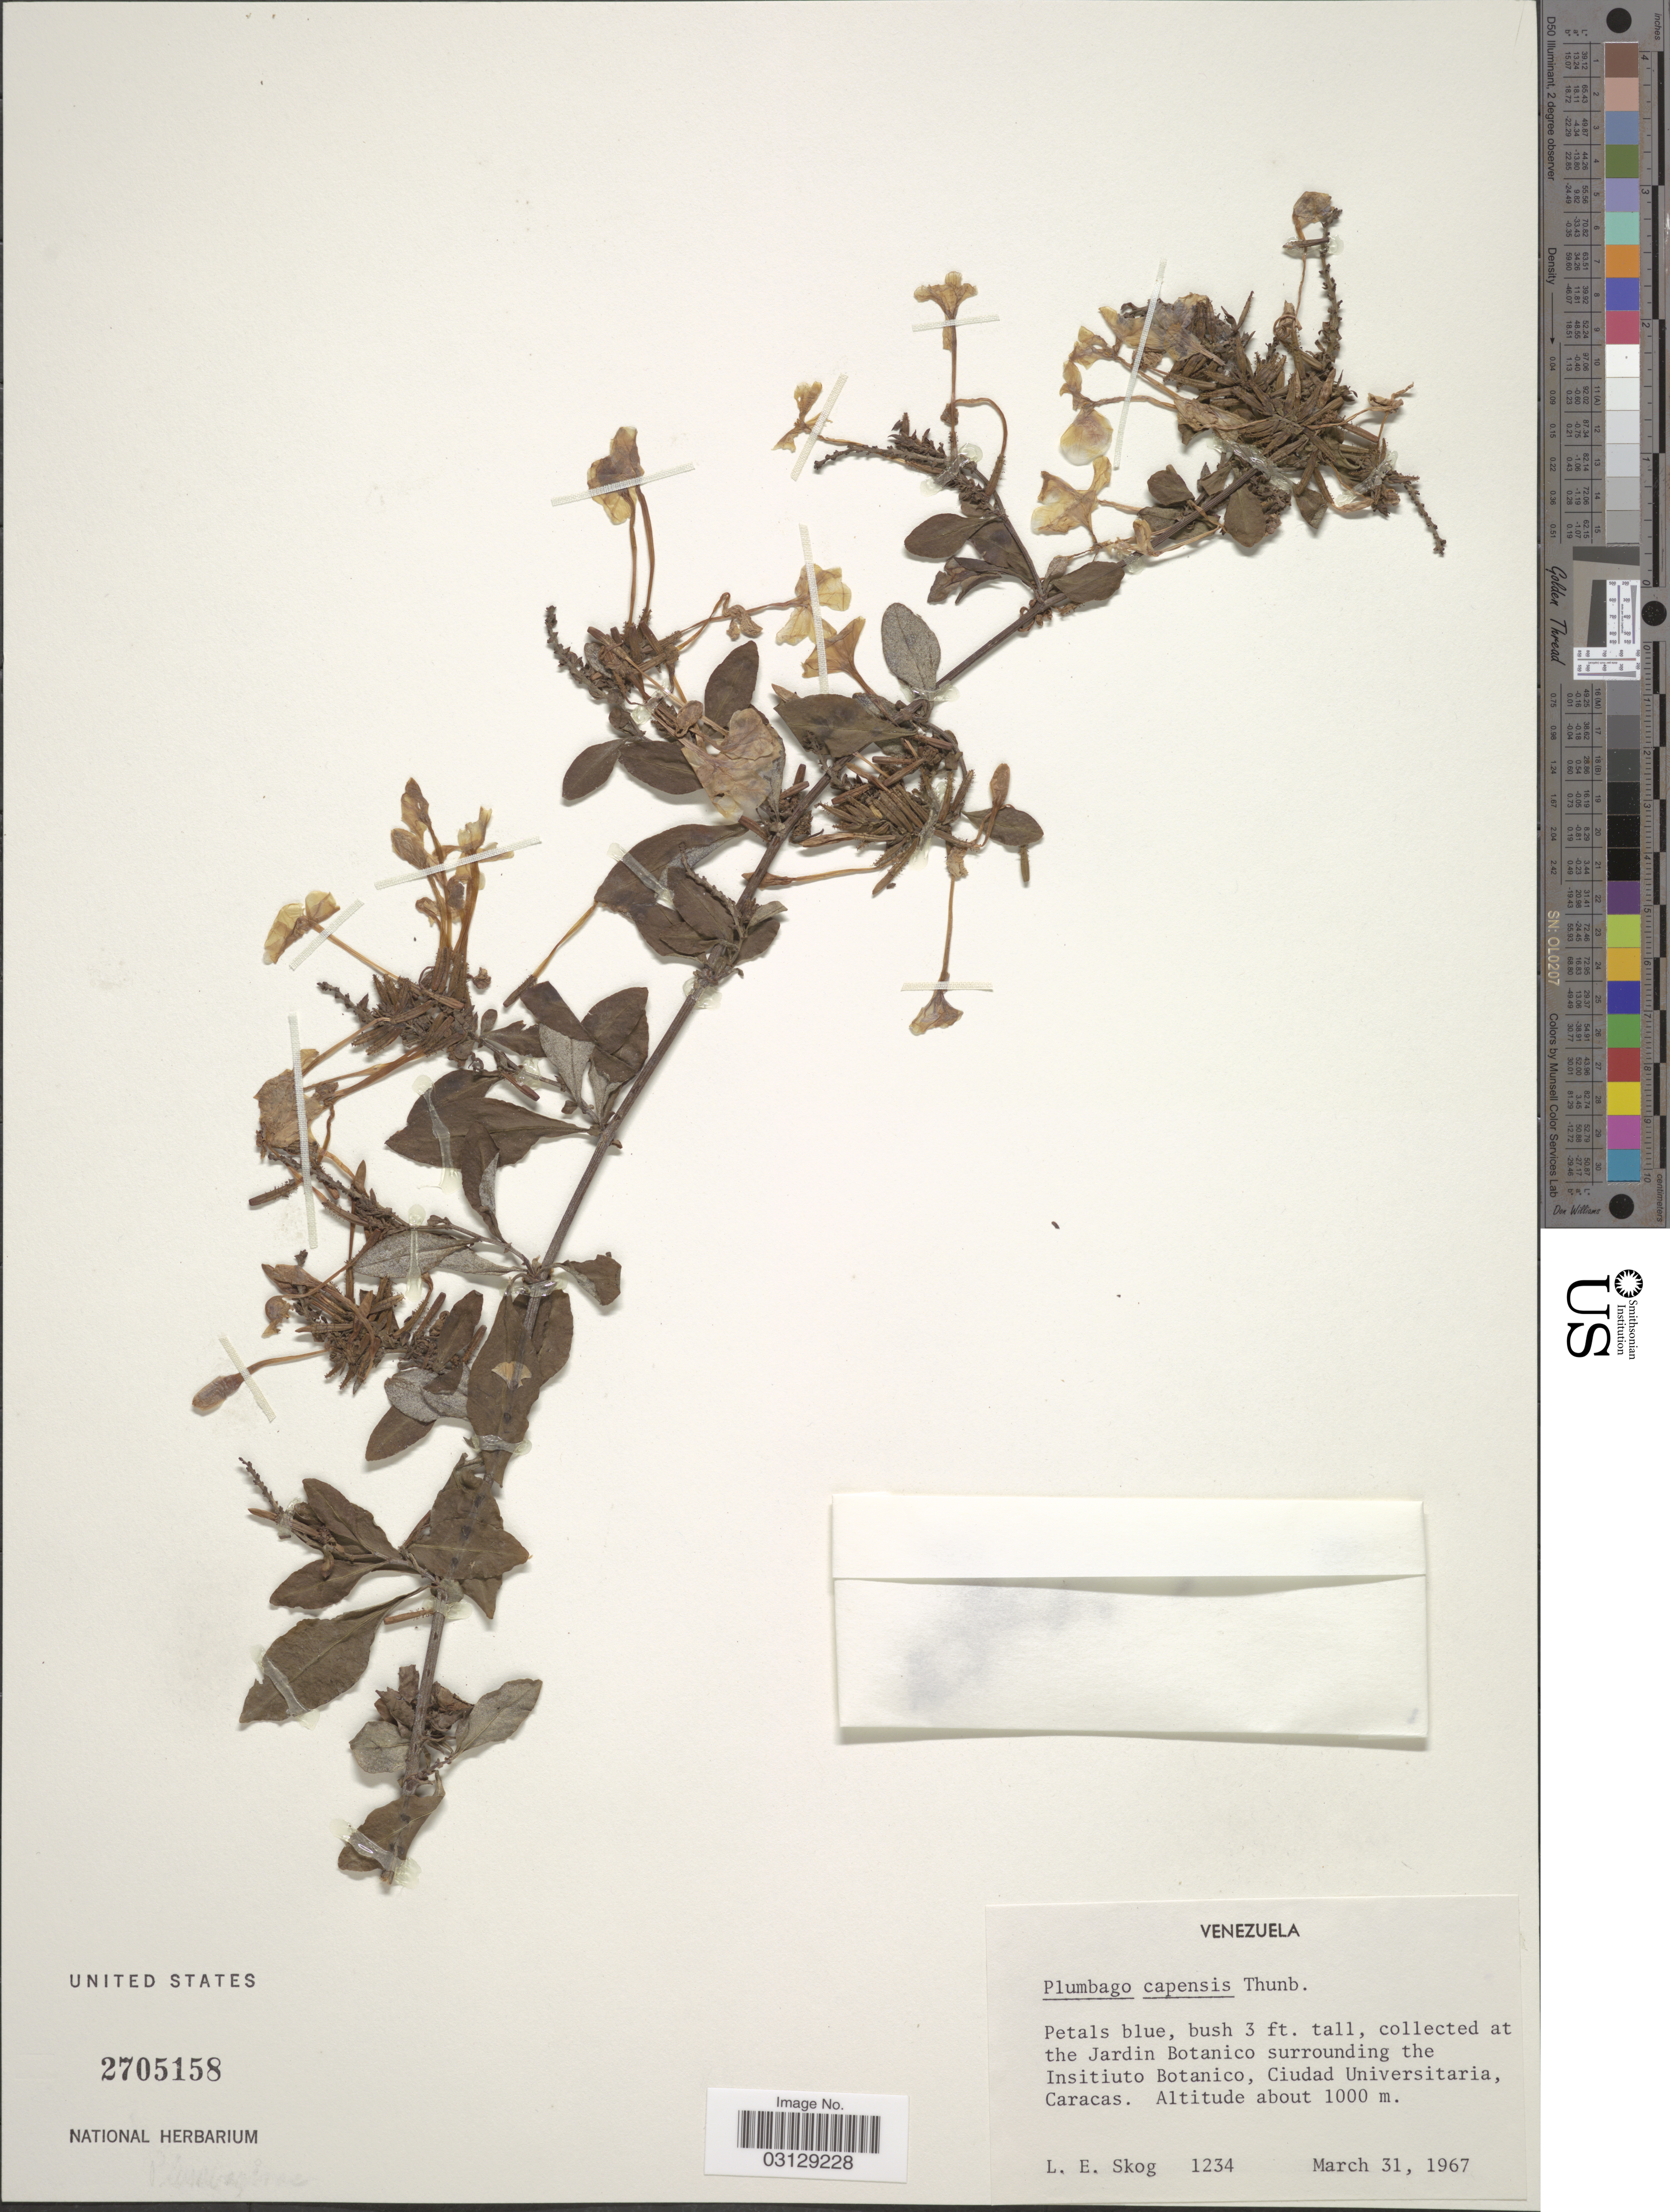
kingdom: Plantae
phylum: Tracheophyta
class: Magnoliopsida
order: Caryophyllales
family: Plumbaginaceae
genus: Plumbago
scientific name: Plumbago auriculata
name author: Lam.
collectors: L. E. Skog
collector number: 1234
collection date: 1967-03-31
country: Venezuela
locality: Jardin Botanico surrounding the Insitiuto Botanico, Ciudad Universitaria, Caracas.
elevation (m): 1000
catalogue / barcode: US 2705158